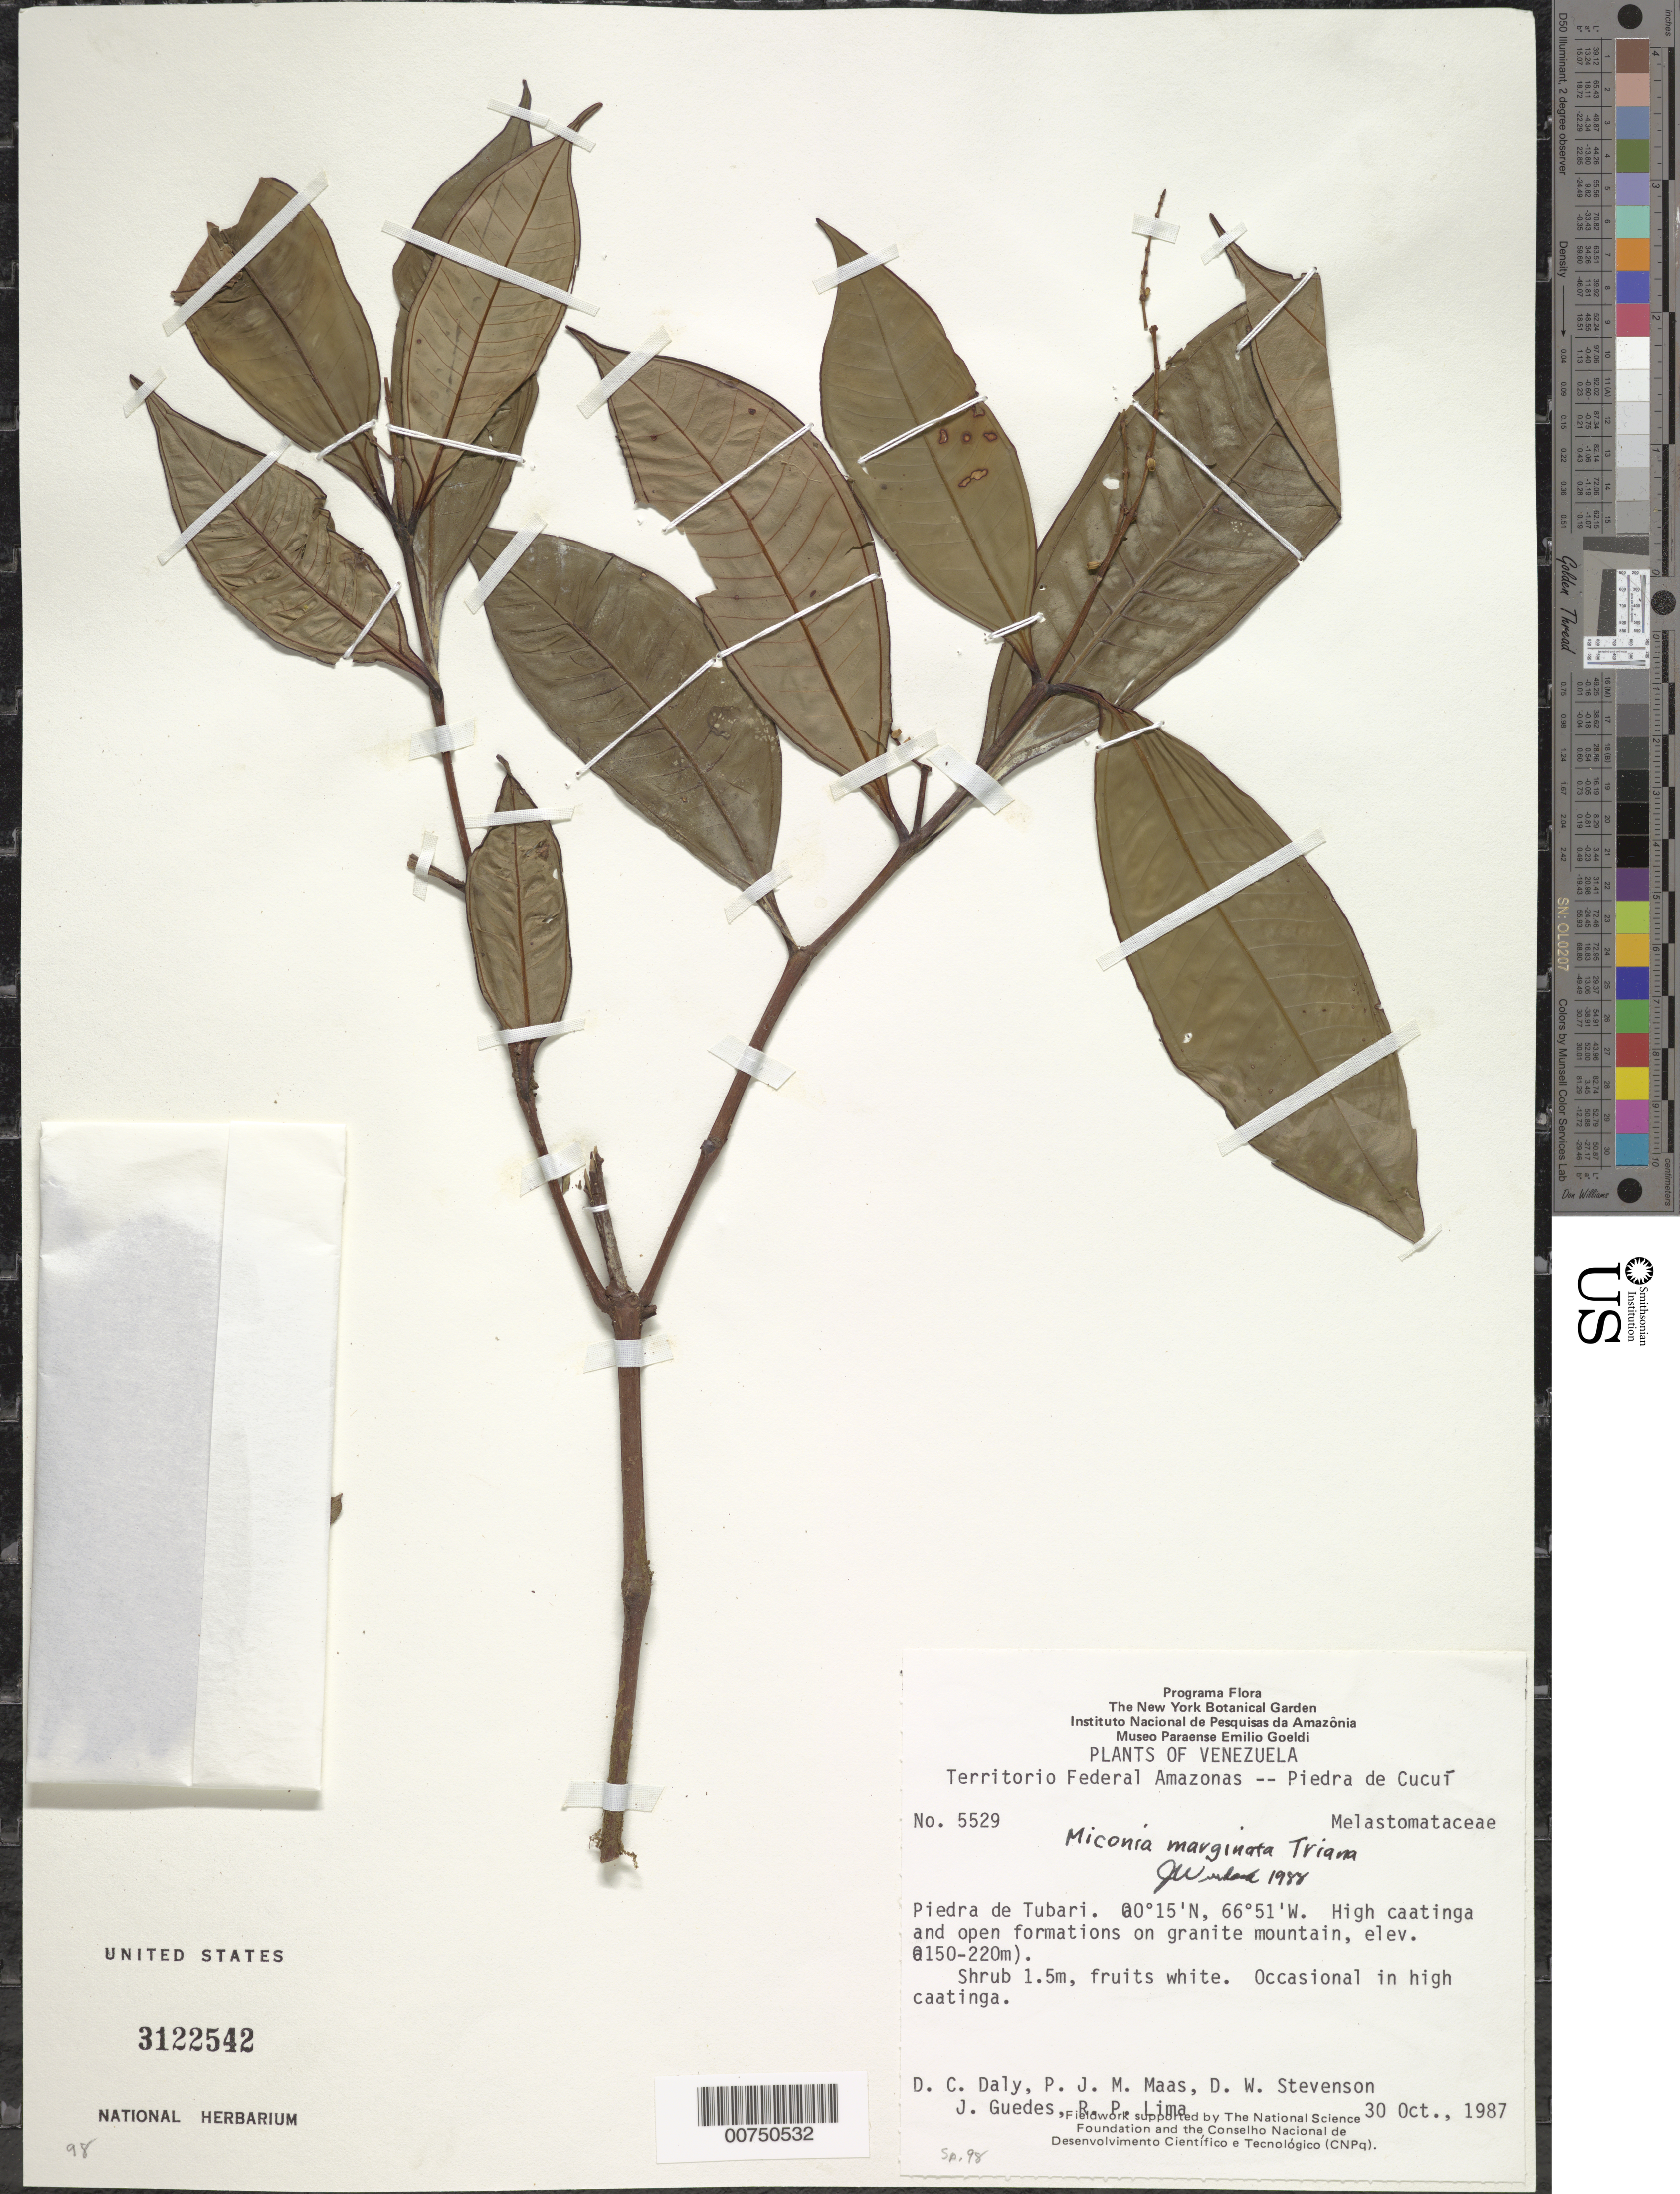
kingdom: Plantae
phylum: Tracheophyta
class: Magnoliopsida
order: Myrtales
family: Melastomataceae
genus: Miconia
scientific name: Miconia marginata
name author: Triana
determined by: Wurdack, John J., (US), US (UNITED STATES)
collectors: D. C. Daly, C. Sa & R. P. Lima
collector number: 5529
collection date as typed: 30-Oct-87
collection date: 1987-10-30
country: Venezuela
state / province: Amazonas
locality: Piedra de Tubari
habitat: High caatinga, open formation on granite mountain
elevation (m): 150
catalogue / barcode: US 3122542